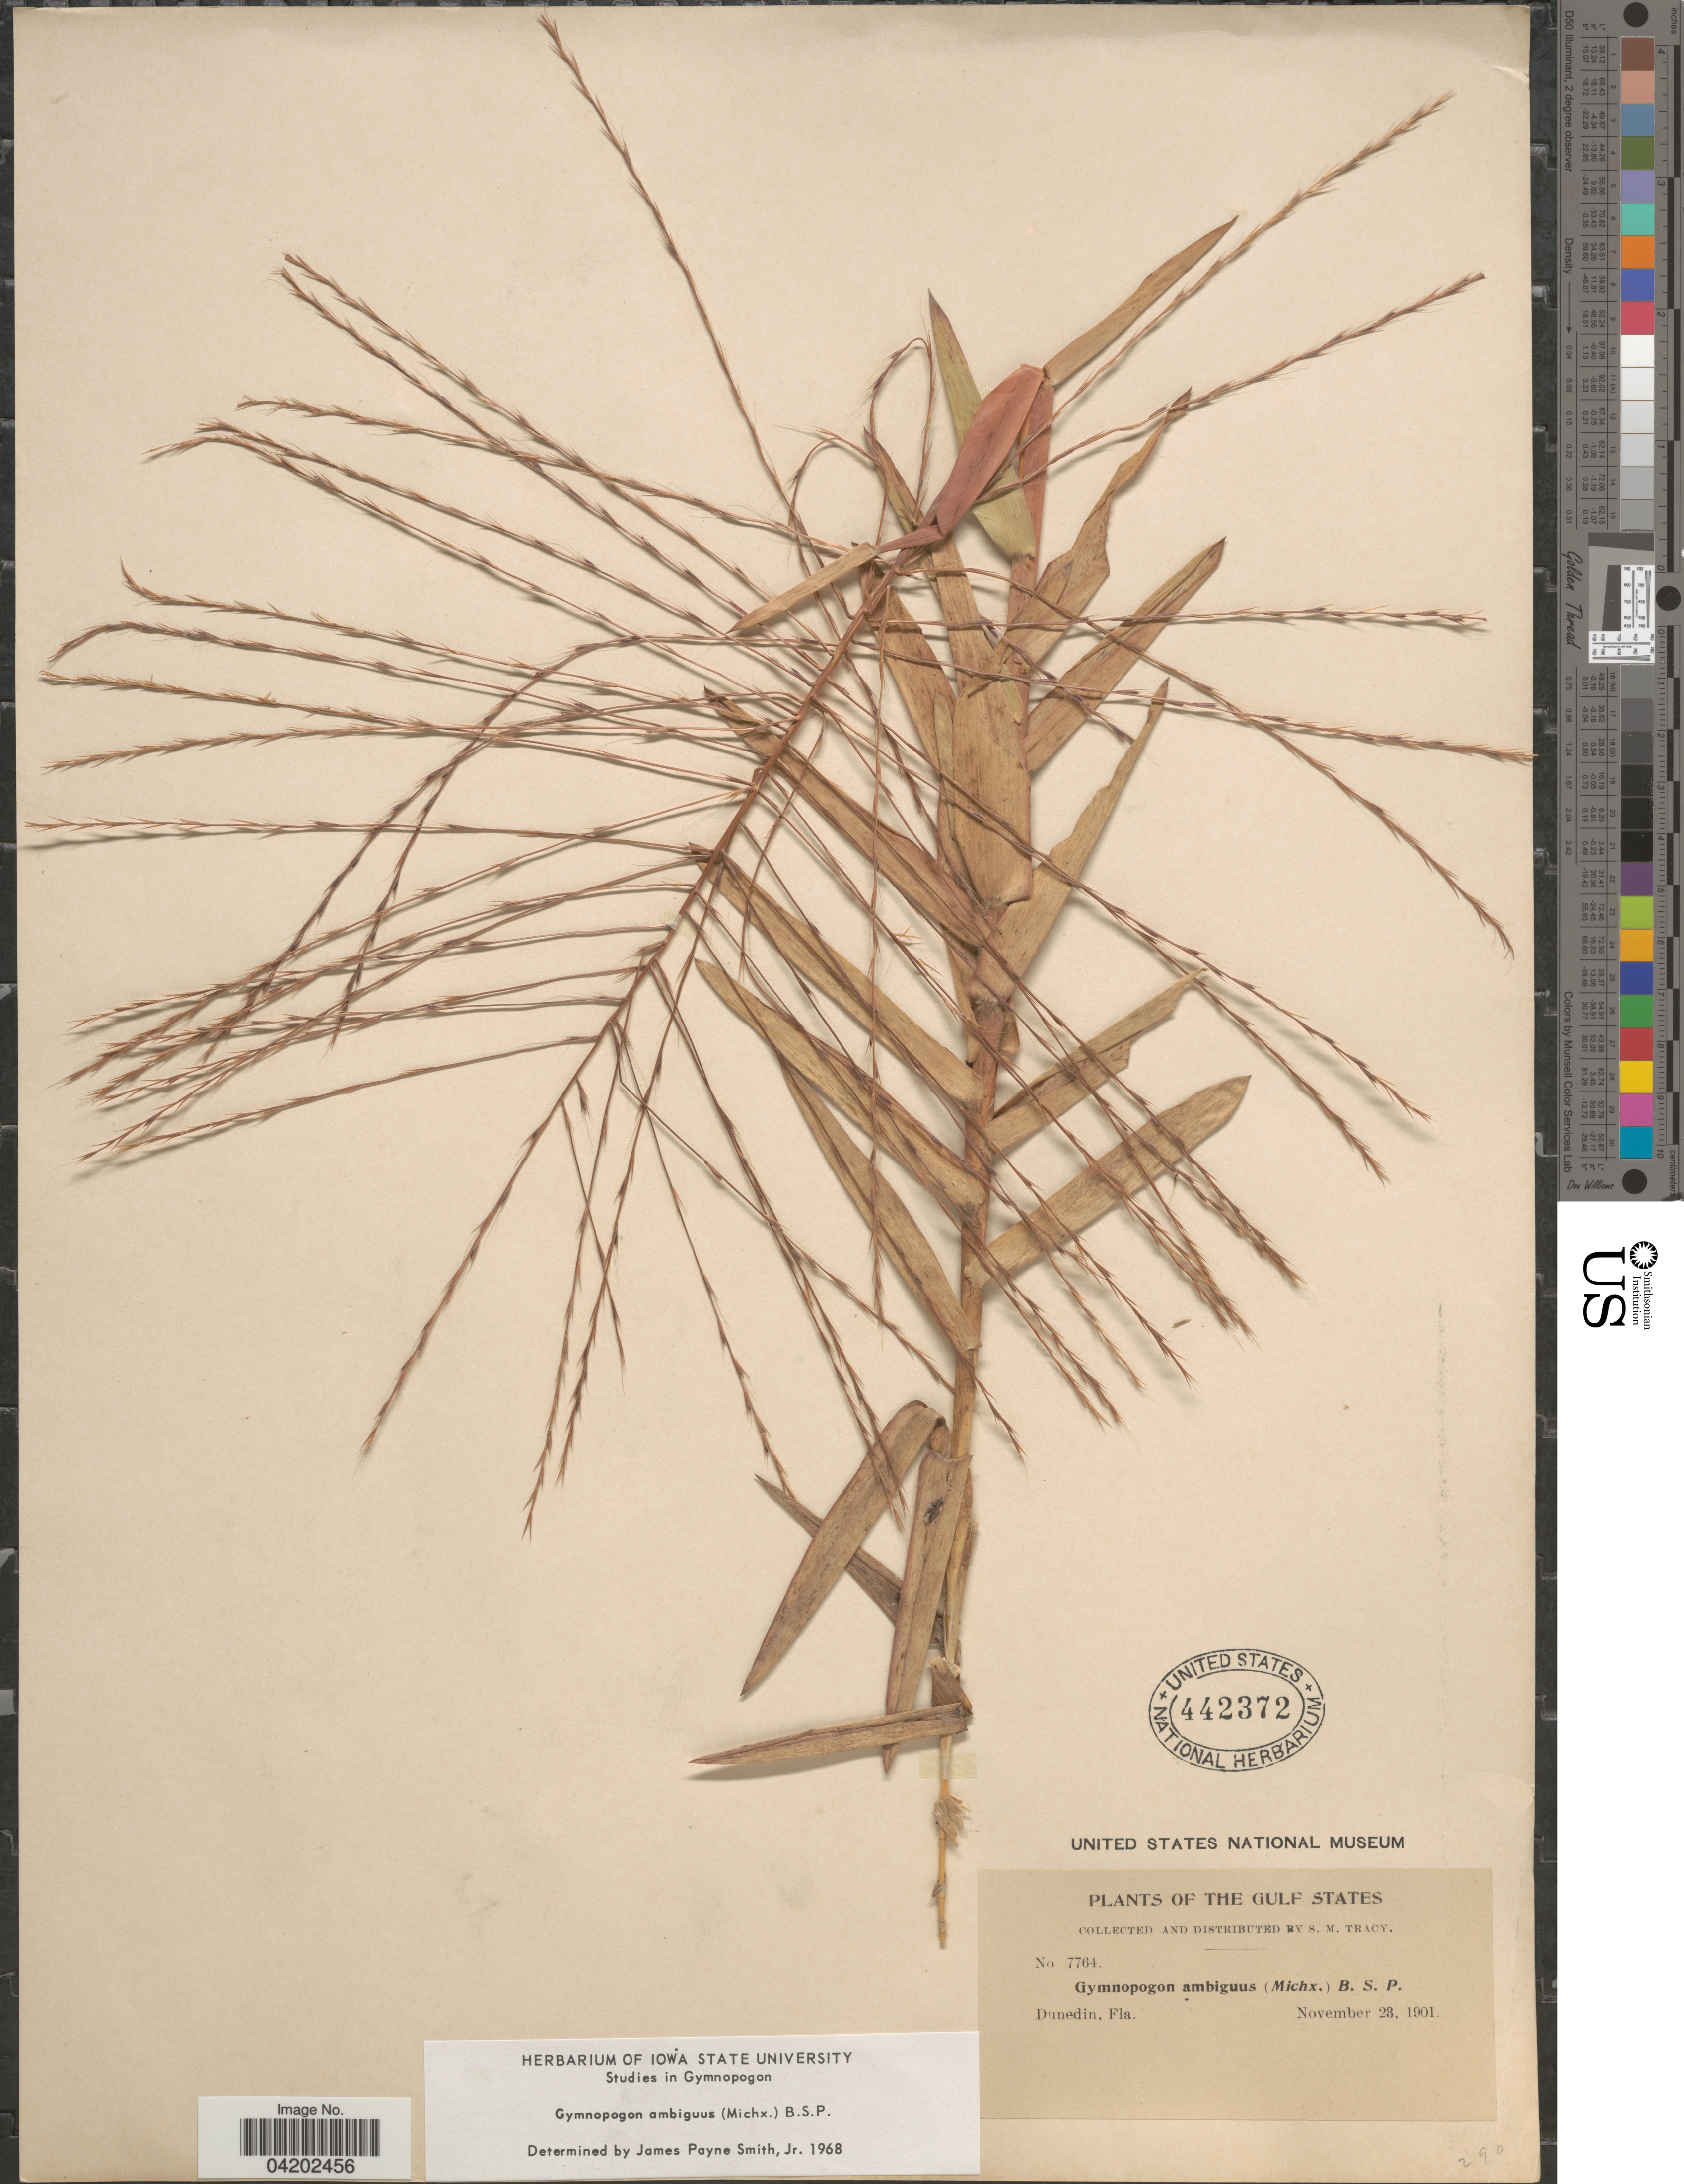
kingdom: Plantae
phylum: Tracheophyta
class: Liliopsida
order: Poales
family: Poaceae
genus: Gymnopogon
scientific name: Gymnopogon ambiguus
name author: (Michx.) Britton, Stearns & Poggenb.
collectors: S. M. Tracy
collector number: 7764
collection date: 1901-11-23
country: United States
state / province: Florida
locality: The Gulf States. Dunedin.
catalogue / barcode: US 442372